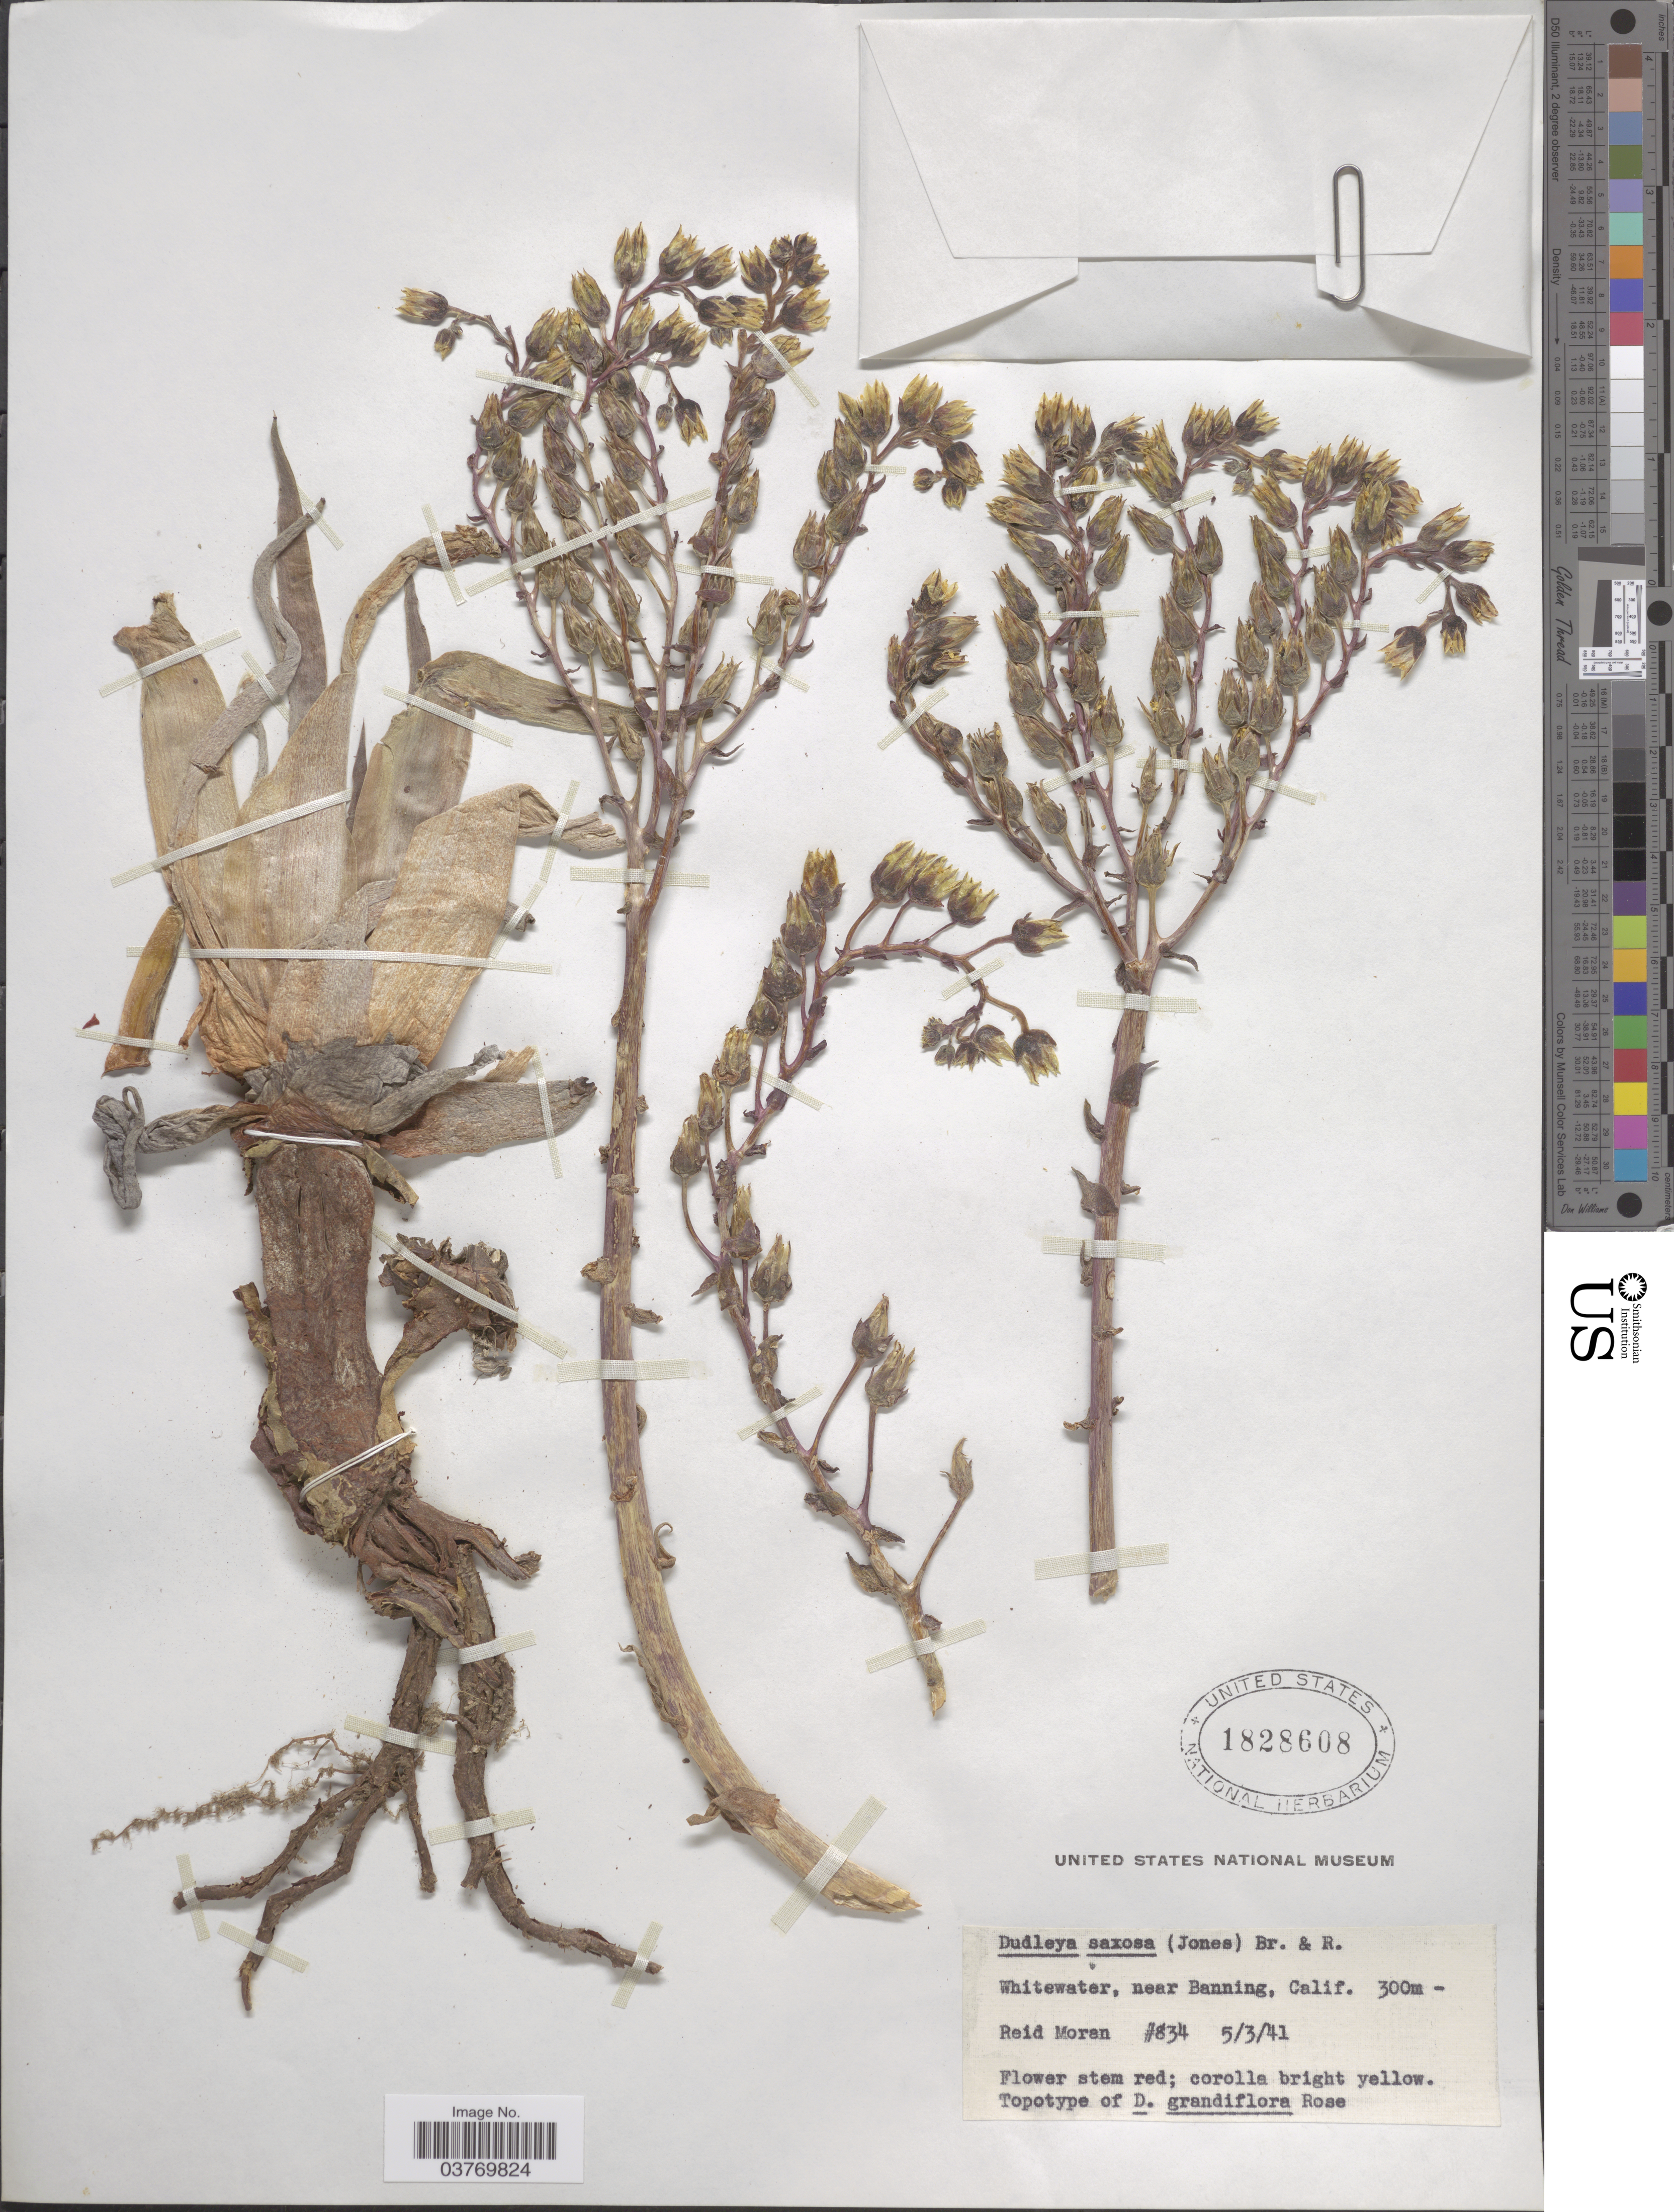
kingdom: Plantae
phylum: Tracheophyta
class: Magnoliopsida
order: Saxifragales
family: Crassulaceae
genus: Dudleya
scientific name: Dudleya saxosa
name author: (M.E. Jones) Britton & Rose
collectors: R. V. Moran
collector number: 834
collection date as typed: Transcribed d/m/y: 3/5/41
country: United States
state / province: California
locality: Whitewater, near Banning.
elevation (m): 300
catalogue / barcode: US 1828608